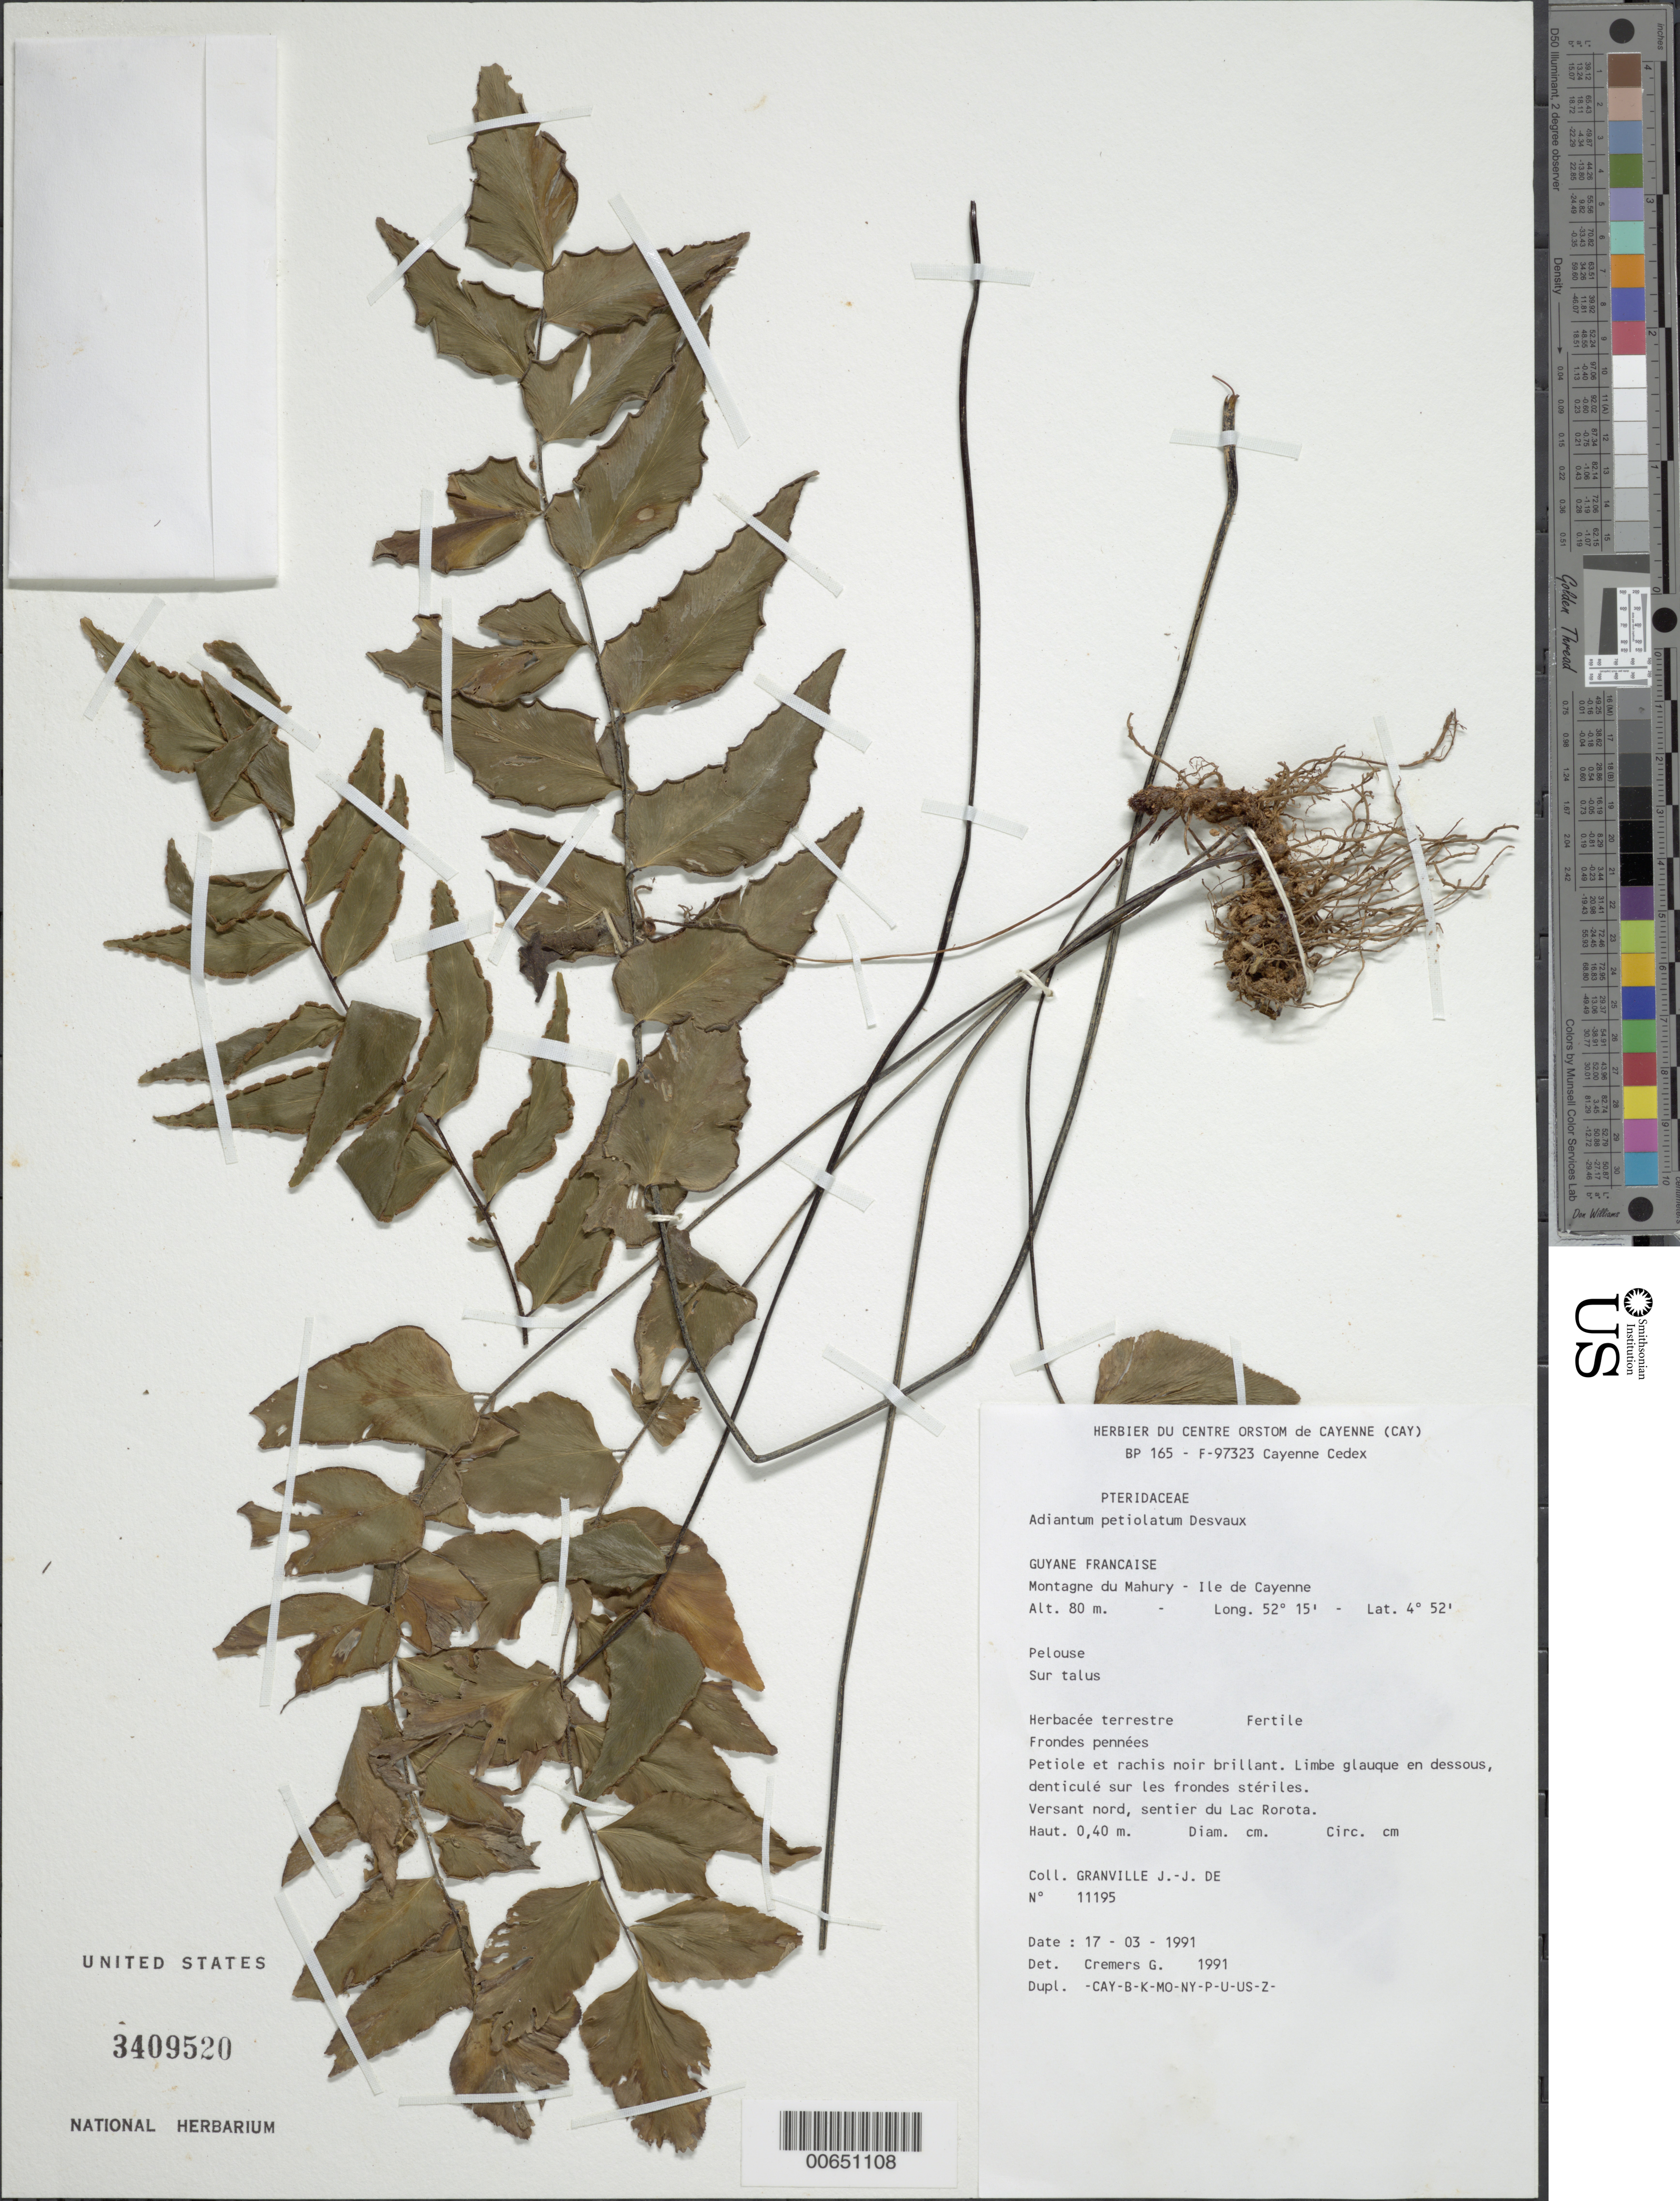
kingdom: Plantae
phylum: Tracheophyta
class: Polypodiopsida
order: Polypodiales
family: Pteridaceae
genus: Adiantum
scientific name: Adiantum petiolatum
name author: Desv.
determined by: Cremers, Georges A.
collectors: J.-J. de Granville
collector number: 11195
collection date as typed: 17-Mar-91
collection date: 1991-03-17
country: French Guiana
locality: Montagne du Mahury - Ile de Cayenne. Versant nord, sentier du Lac Rorota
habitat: Pelouse sur talus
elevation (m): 80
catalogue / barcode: US 3409520